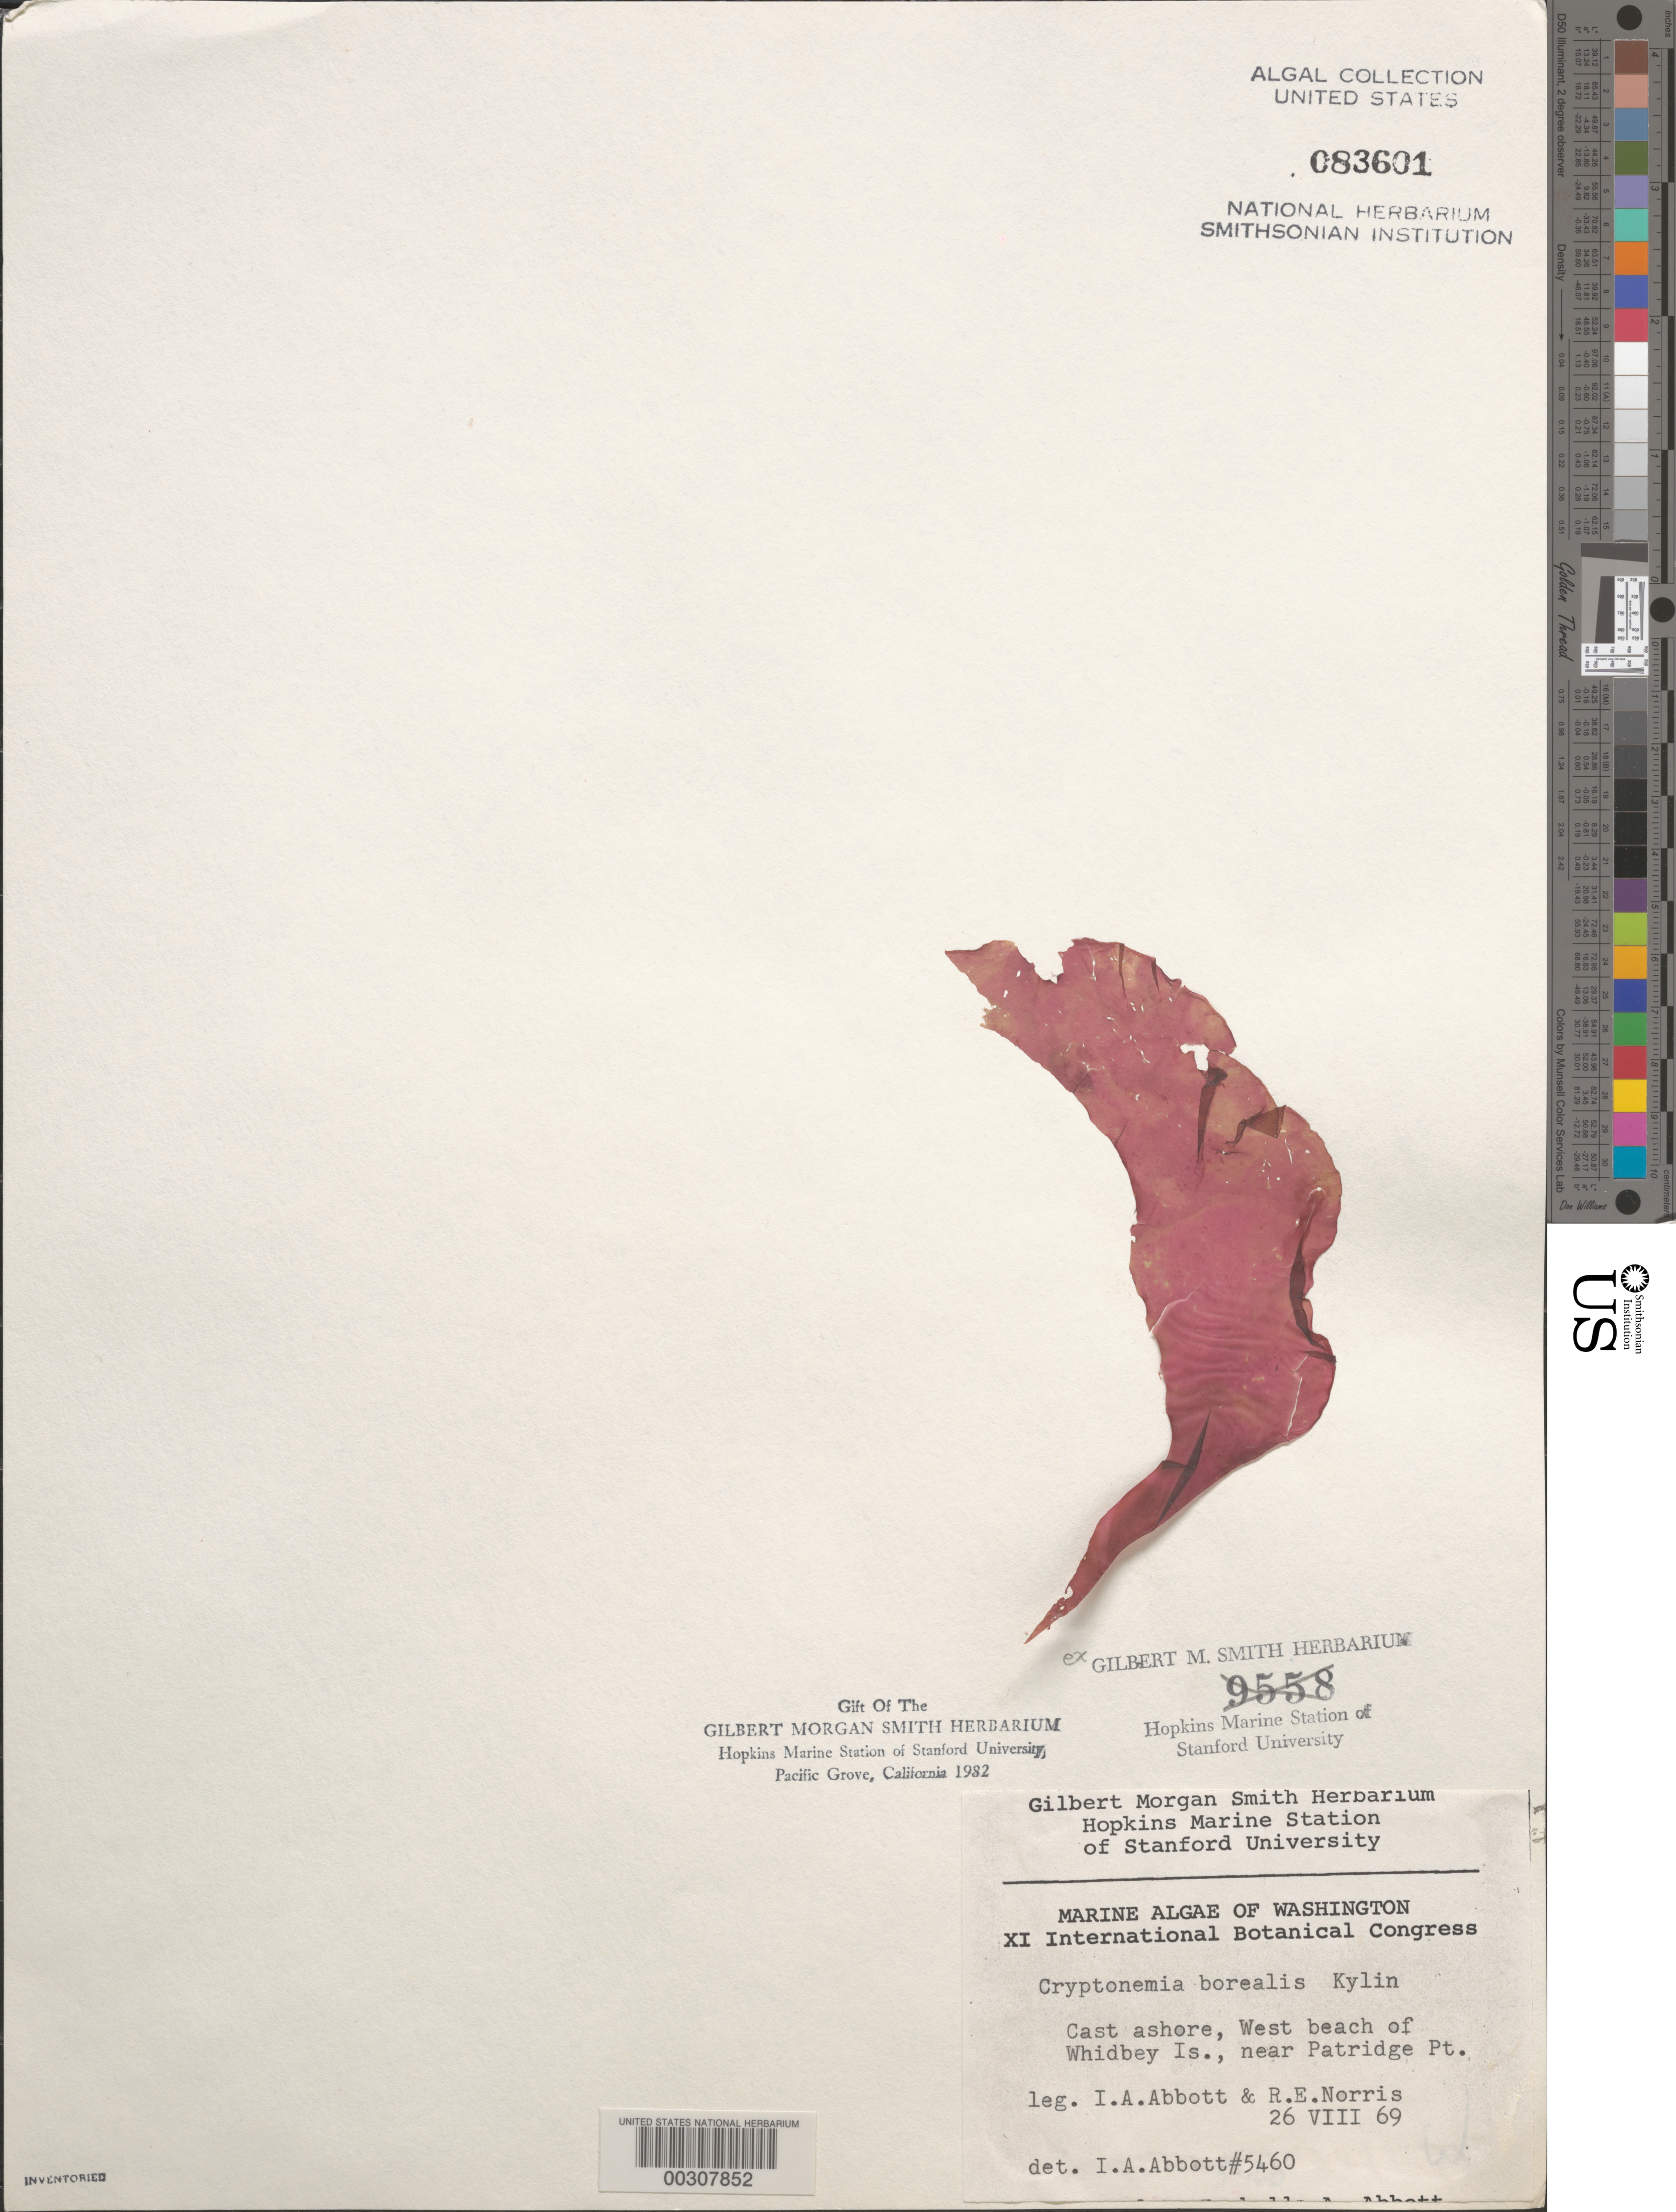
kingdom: Plantae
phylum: Rhodophyta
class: Florideophyceae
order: Halymeniales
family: Halymeniaceae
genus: Cryptonemia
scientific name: Cryptonemia borealis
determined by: Abbott, Isabella A.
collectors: I. A. Abbott & R. E. Norris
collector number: IAA 5460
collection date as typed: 26 Aug 1969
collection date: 1969-08-26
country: United States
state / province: Washington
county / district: Island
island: Whidbey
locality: West Beach near Partridge Point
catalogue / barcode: US 83601